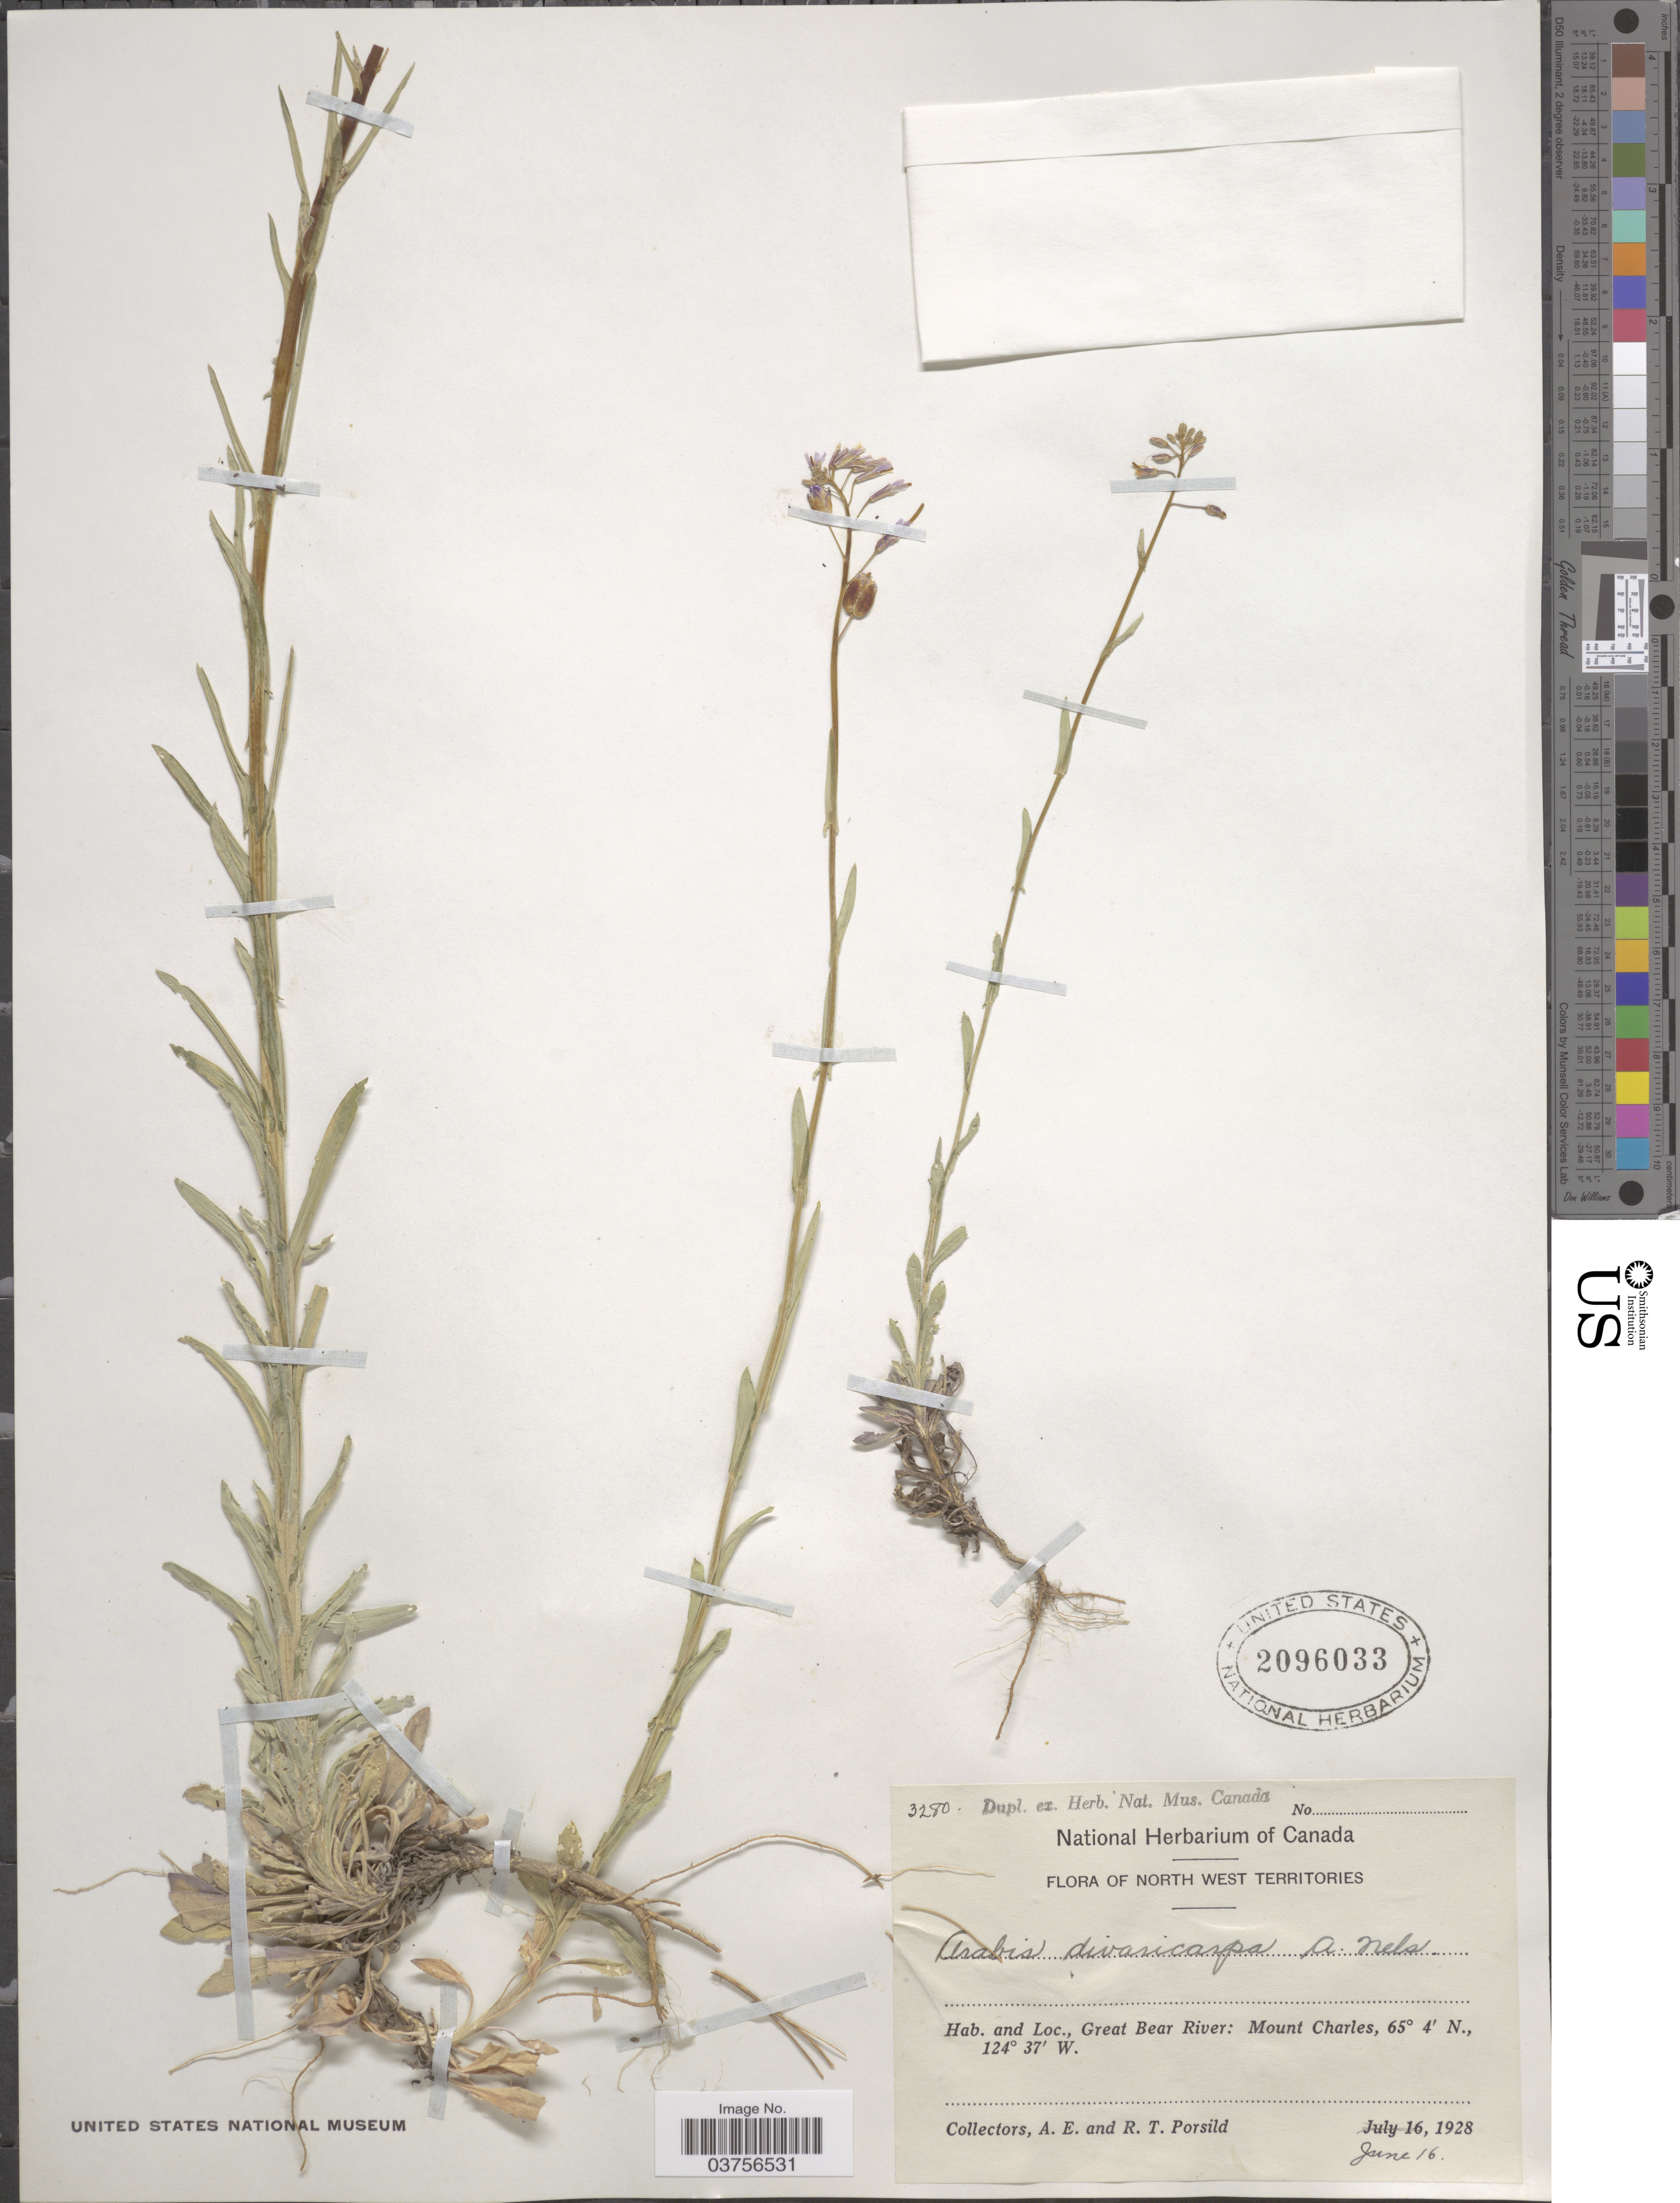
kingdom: Plantae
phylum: Tracheophyta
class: Magnoliopsida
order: Brassicales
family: Brassicaceae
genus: Arabis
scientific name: Arabis divaricarpa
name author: A. Nelson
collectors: A. E. Porsild & R. T. Porsild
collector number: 3280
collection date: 1928-06-16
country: Canada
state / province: Northwest Territories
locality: Great Bear River: Mount Charles.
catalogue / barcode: US 2096033